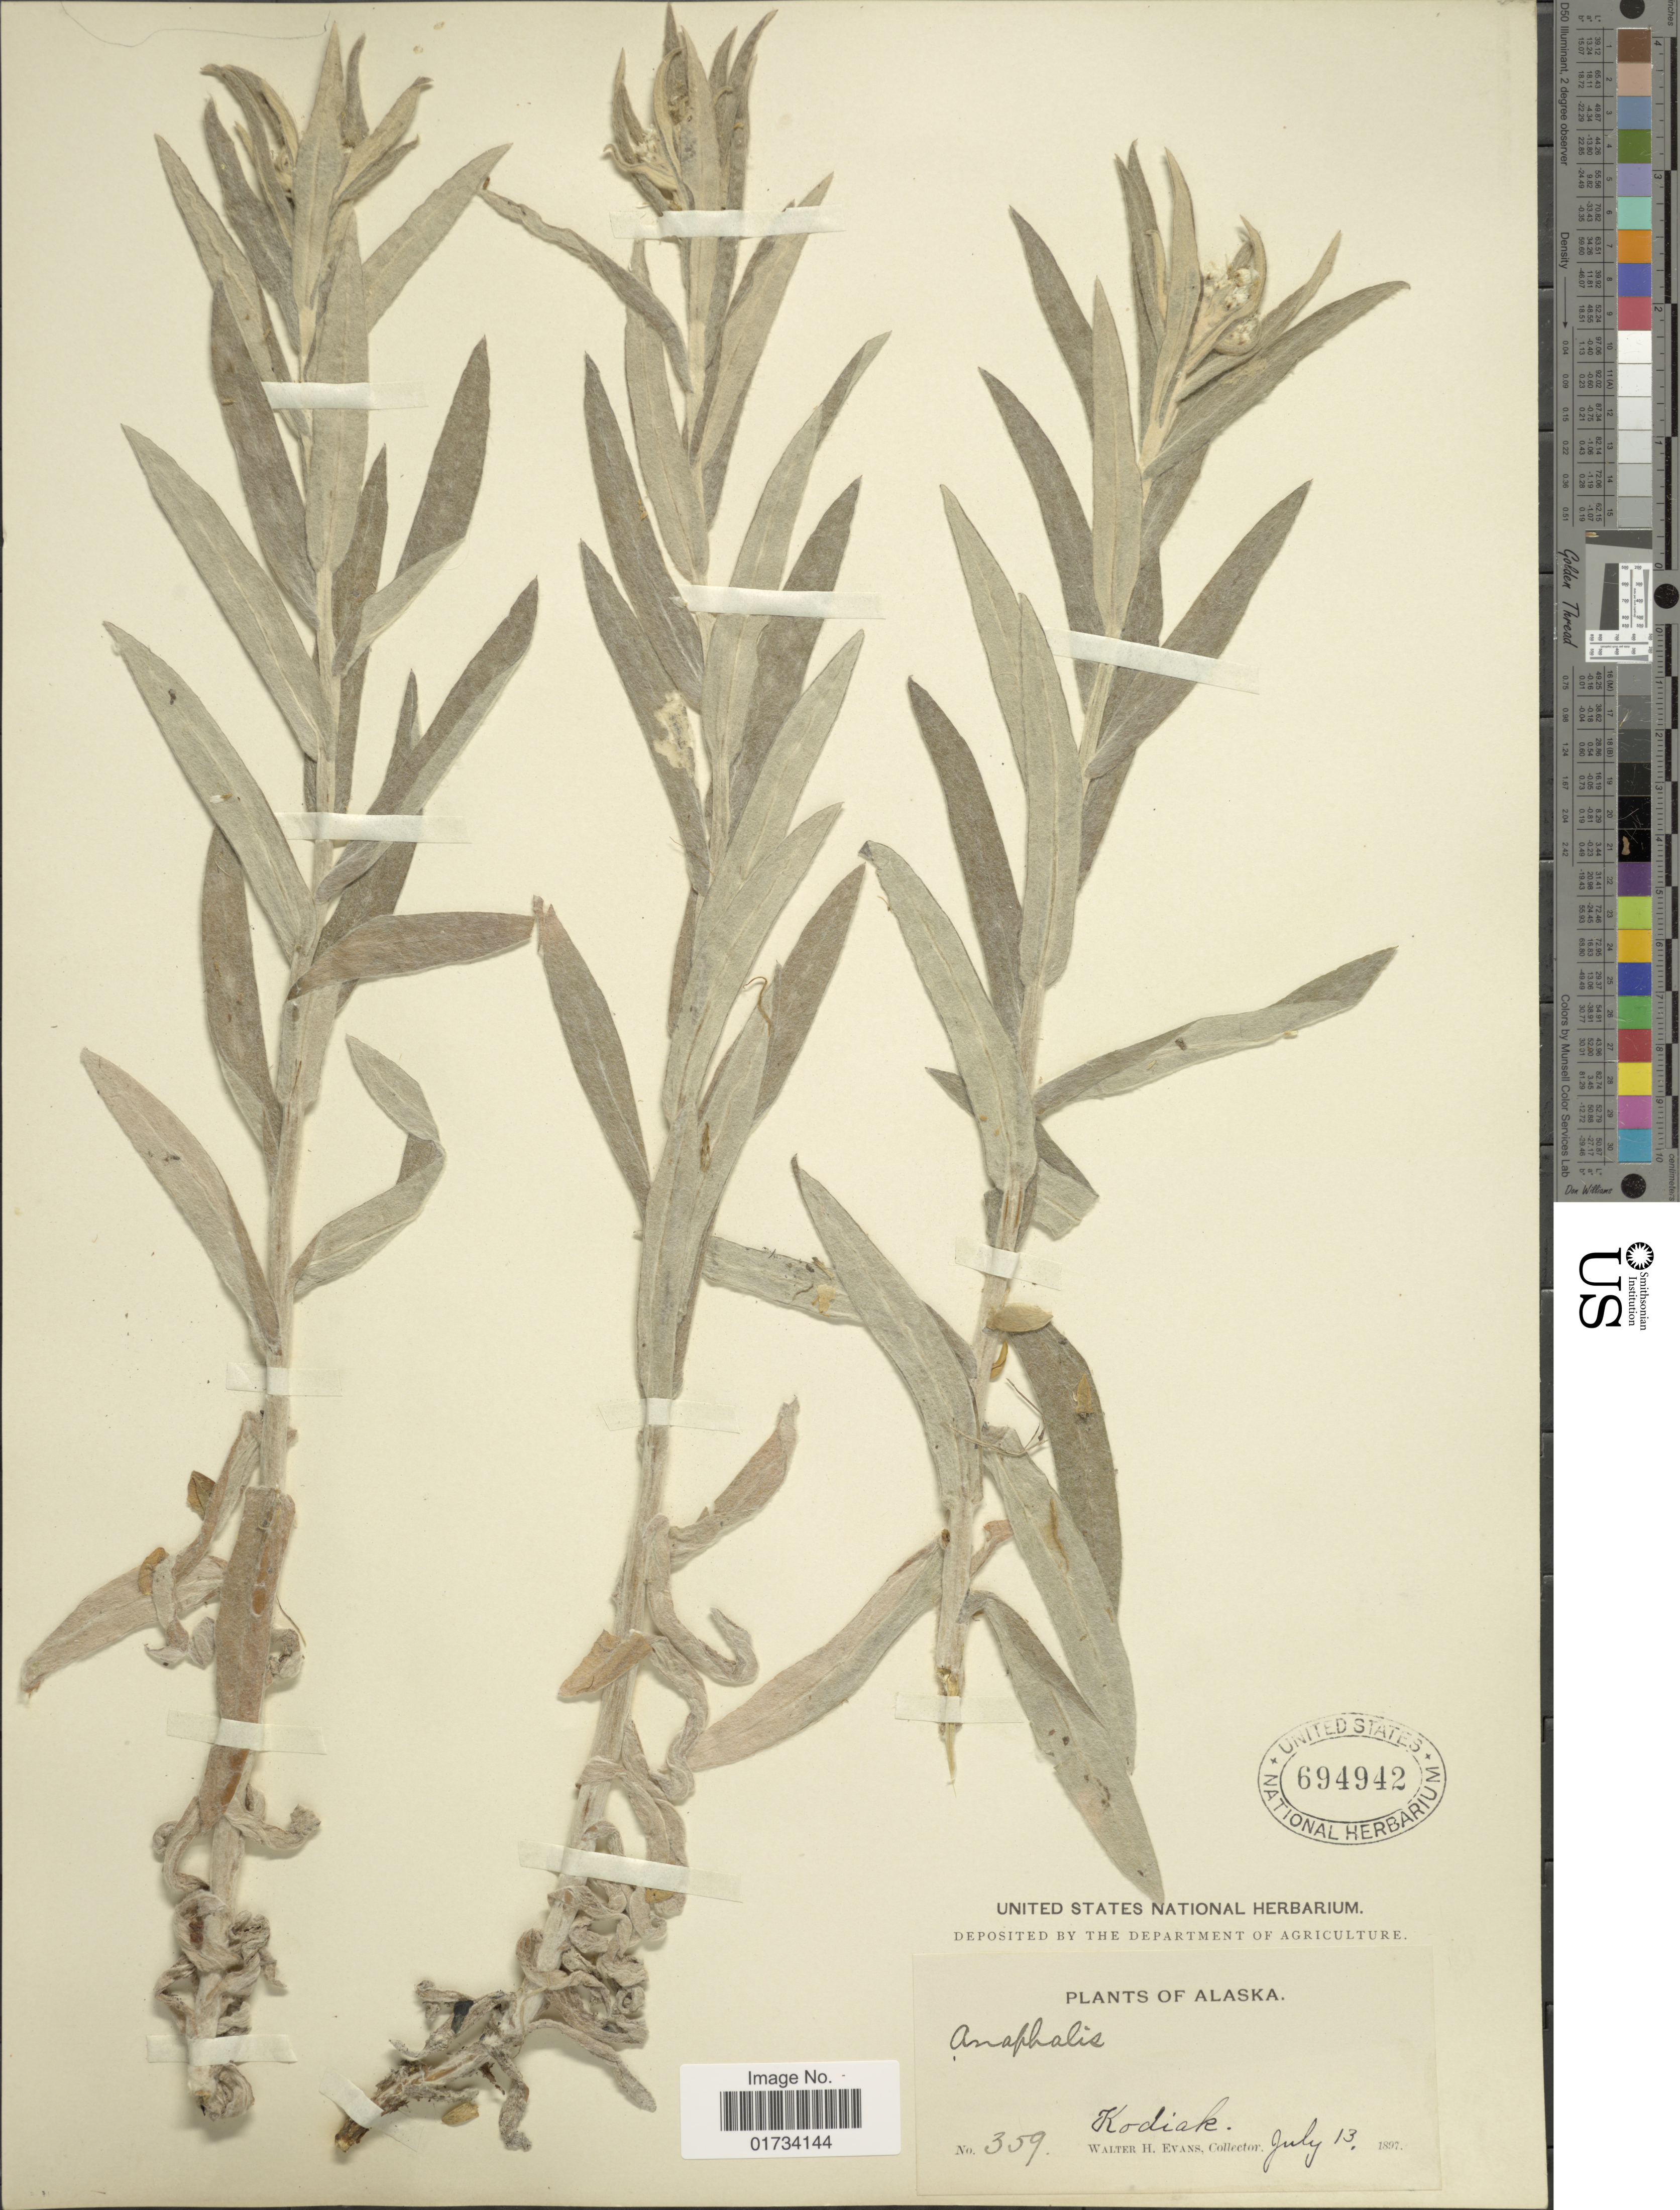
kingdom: Plantae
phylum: Tracheophyta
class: Magnoliopsida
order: Asterales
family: Asteraceae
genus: Anaphalis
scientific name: Anaphalis margaritacea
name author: (L.) Benth. & Hook. f.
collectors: W. H. Evans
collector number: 359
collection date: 1897-07-13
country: United States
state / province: Alaska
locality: Kodiak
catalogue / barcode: US 694942